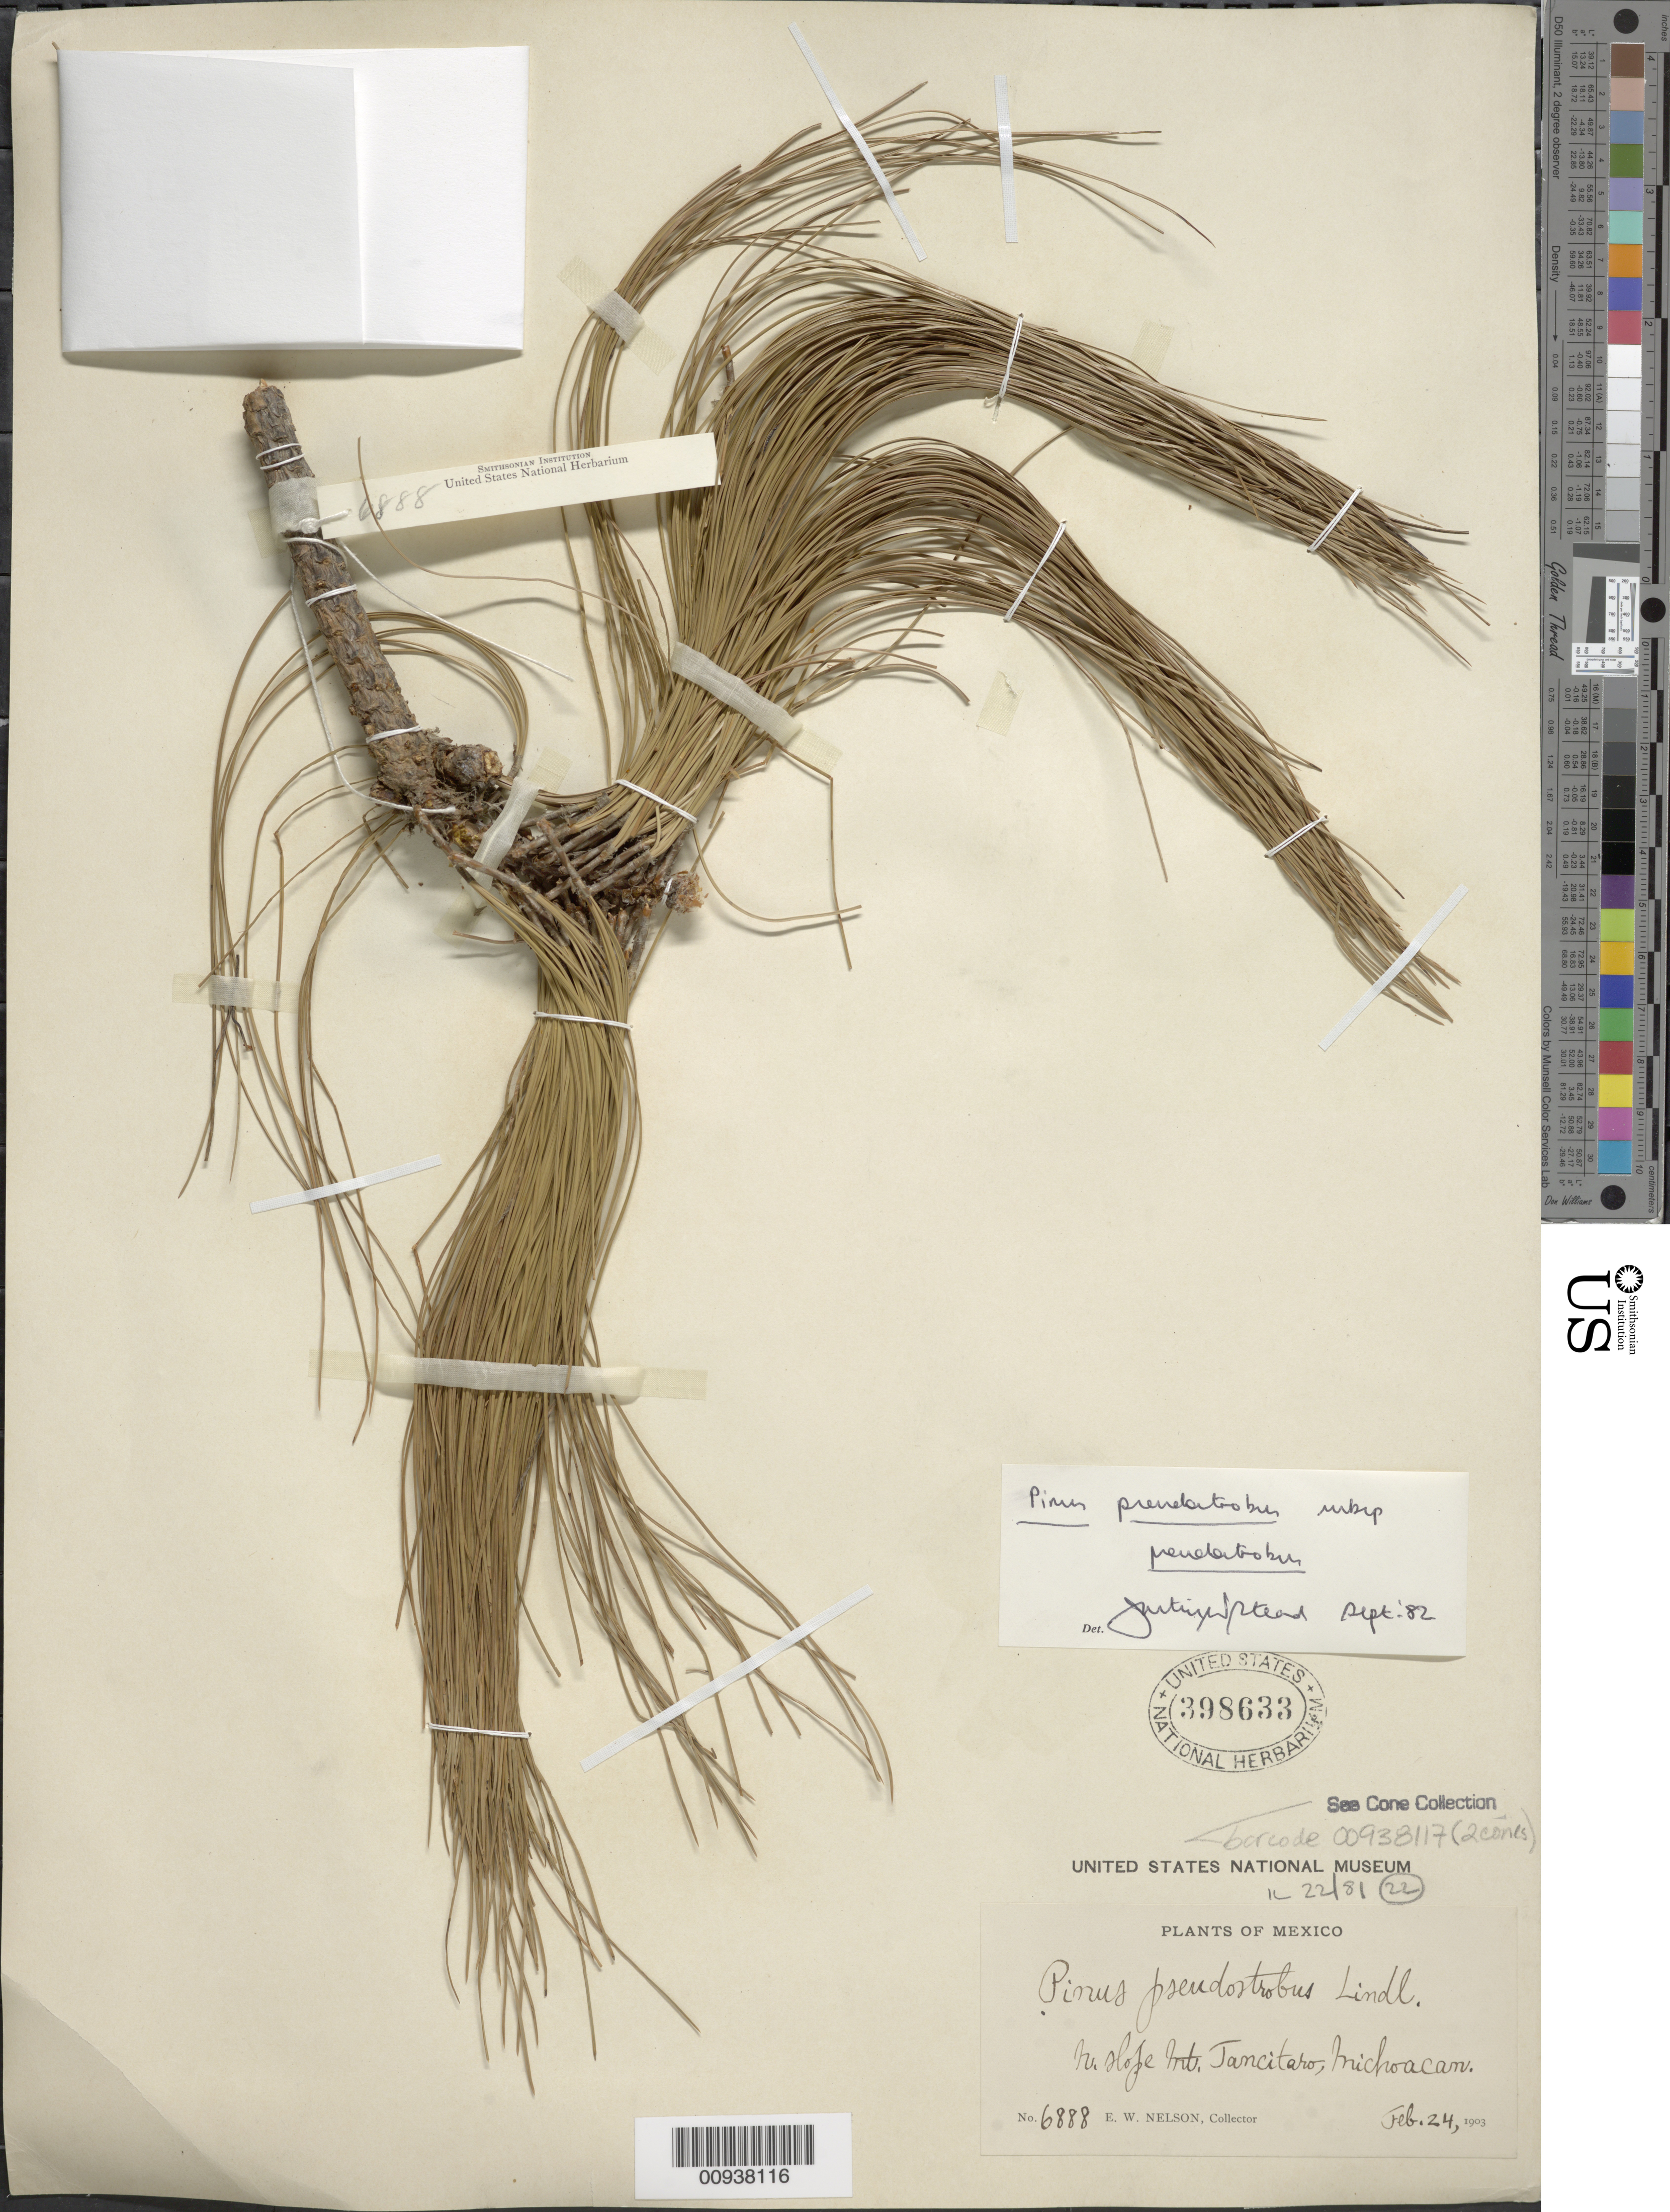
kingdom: Plantae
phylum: Tracheophyta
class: Pinopsida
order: Pinales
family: Pinaceae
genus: Pinus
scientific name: Pinus pseudostrobus subsp. pseudostrobus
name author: Lindl.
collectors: E. W. Nelson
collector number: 6888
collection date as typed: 24 Feb 1903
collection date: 1903-02-24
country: Mexico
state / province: Michoacán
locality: N. slope Mt. Tancítaro.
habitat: N. slope Mt.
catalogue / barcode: US 398633